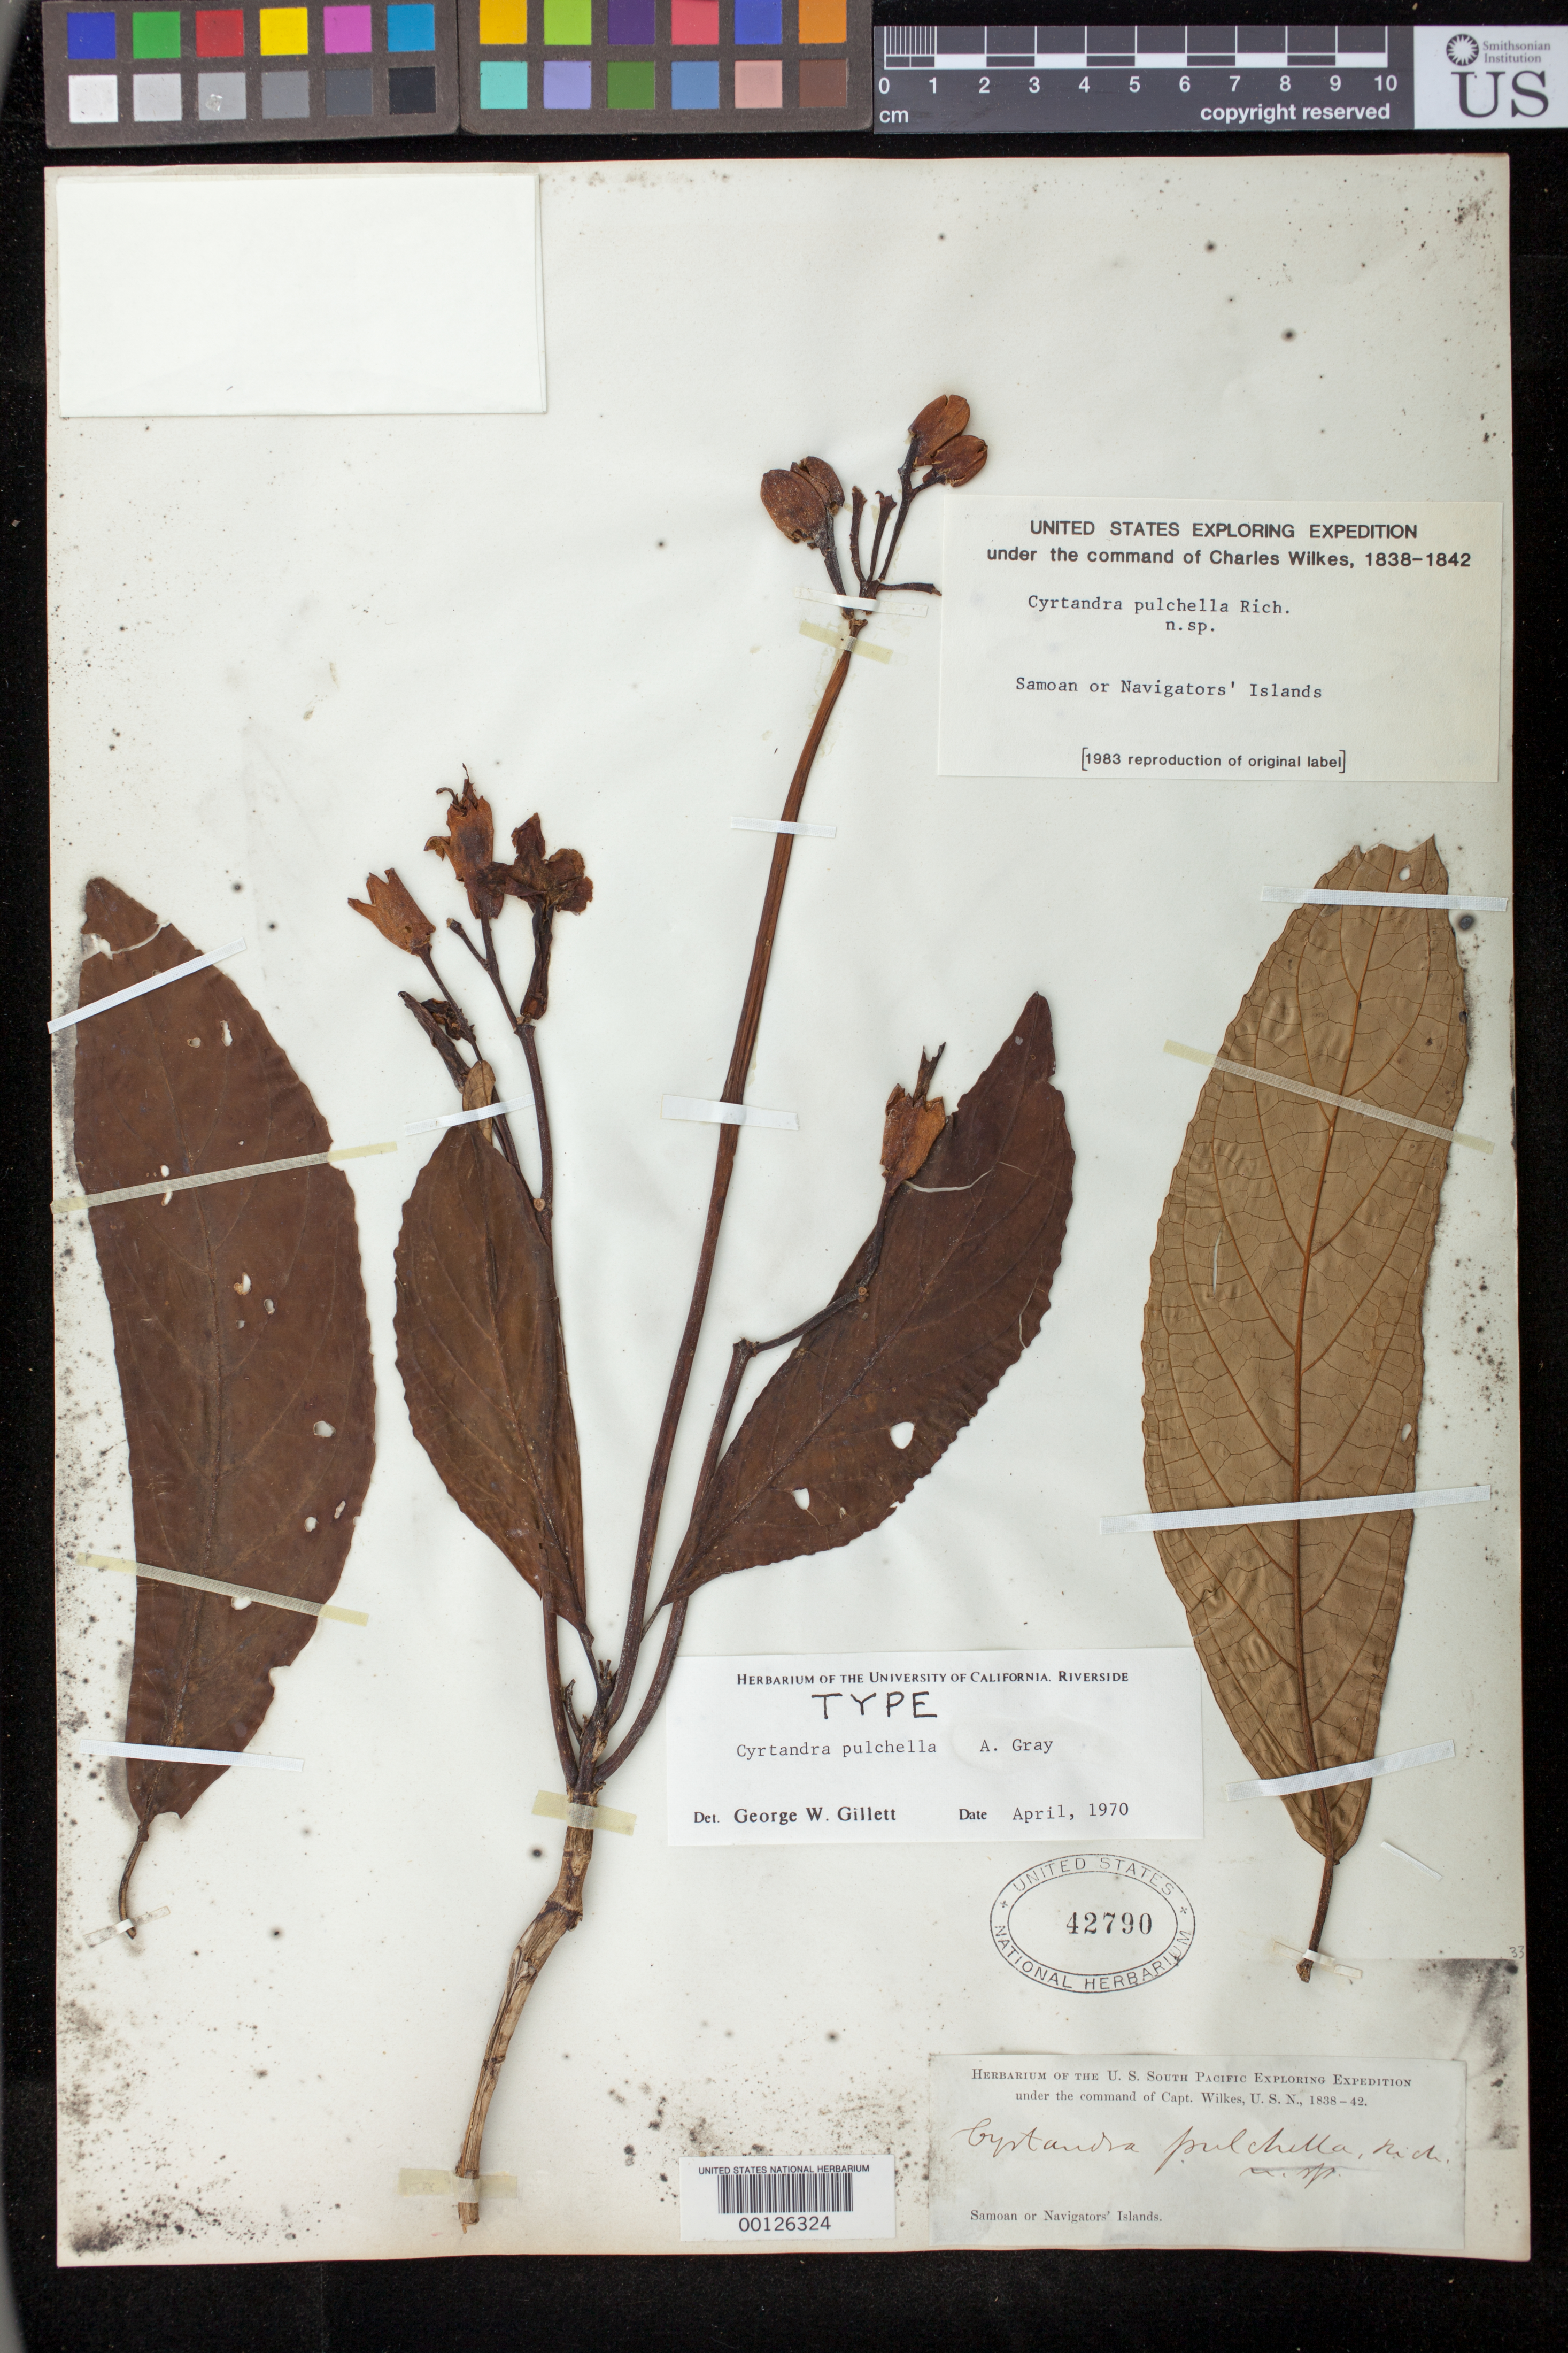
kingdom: Plantae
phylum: Tracheophyta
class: Magnoliopsida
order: Lamiales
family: Gesneriaceae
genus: Cyrtandra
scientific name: Cyrtandra pulchella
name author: W. Rich ex A. Gray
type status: Holotype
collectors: Wilkes Explor. Exped.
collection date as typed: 1838 to -- --- 1842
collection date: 1838/1842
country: American Samoa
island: Tutua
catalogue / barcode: US 42790